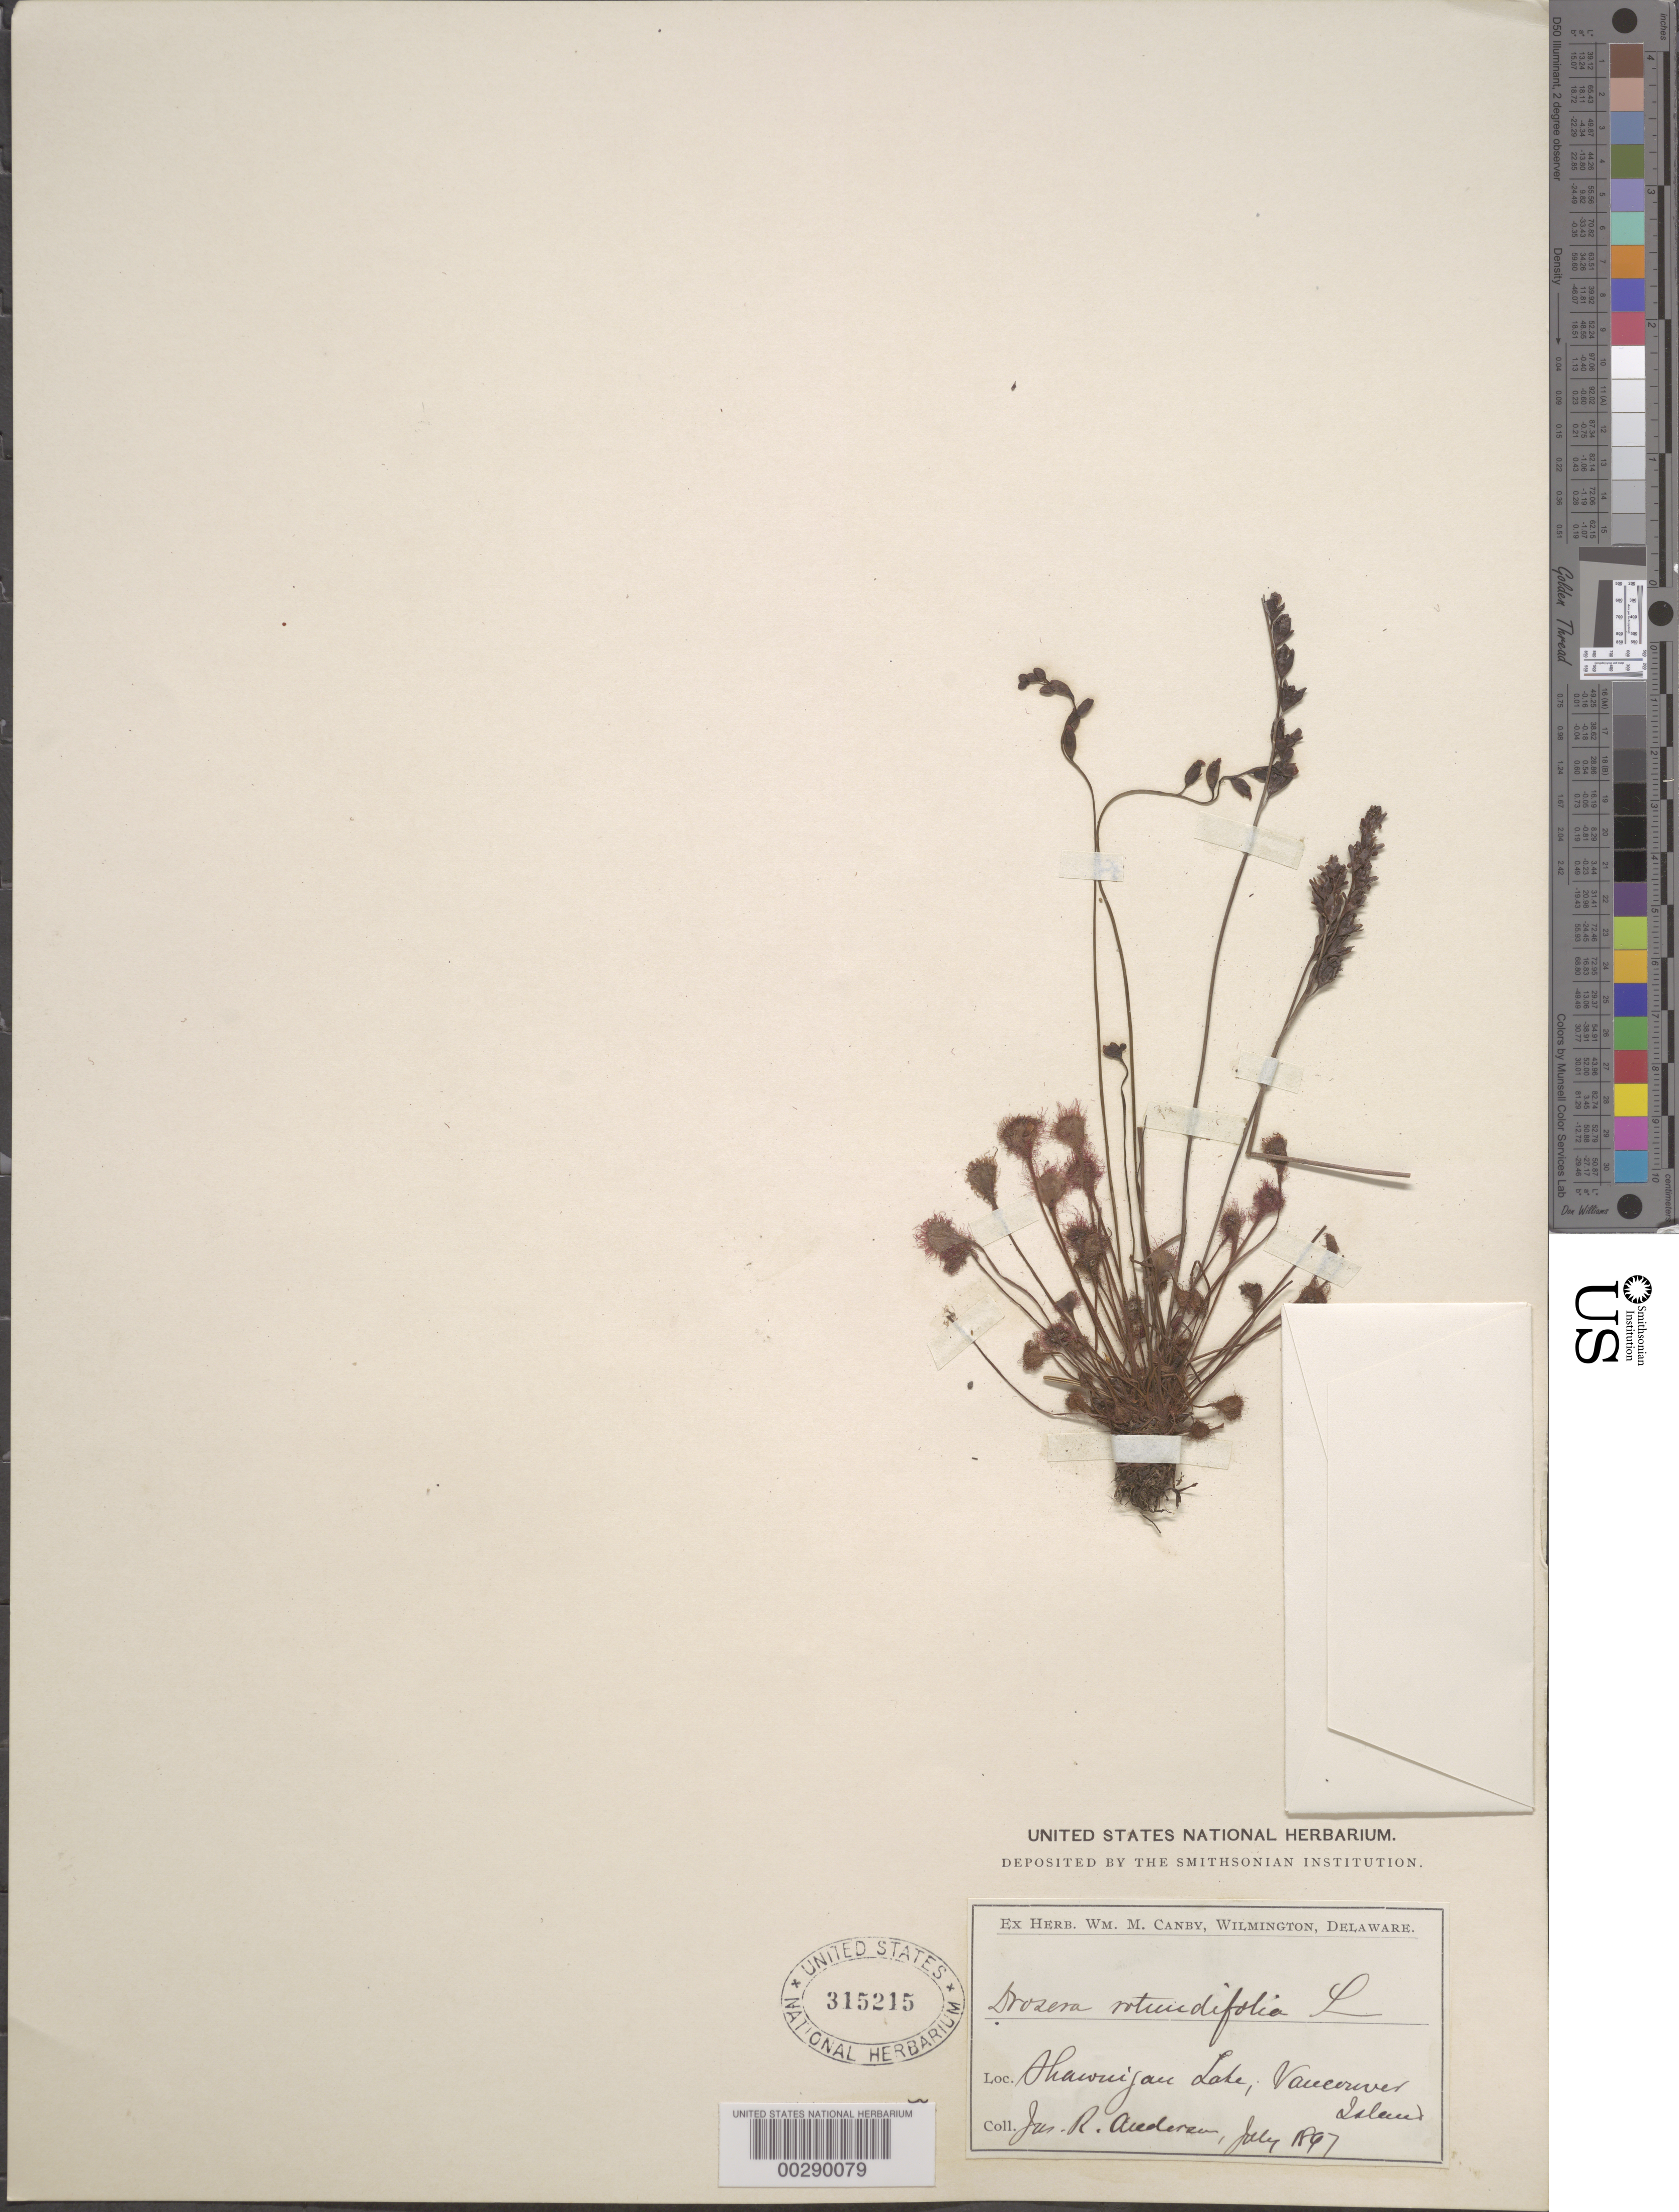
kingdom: Plantae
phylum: Tracheophyta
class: Magnoliopsida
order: Caryophyllales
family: Droseraceae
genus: Drosera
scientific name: Drosera rotundifolia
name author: L.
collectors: J. R. Anderson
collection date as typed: Jun 1897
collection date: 1897-06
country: Canada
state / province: British Columbia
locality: Vancouver i., shawnijan lake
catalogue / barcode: US 315215